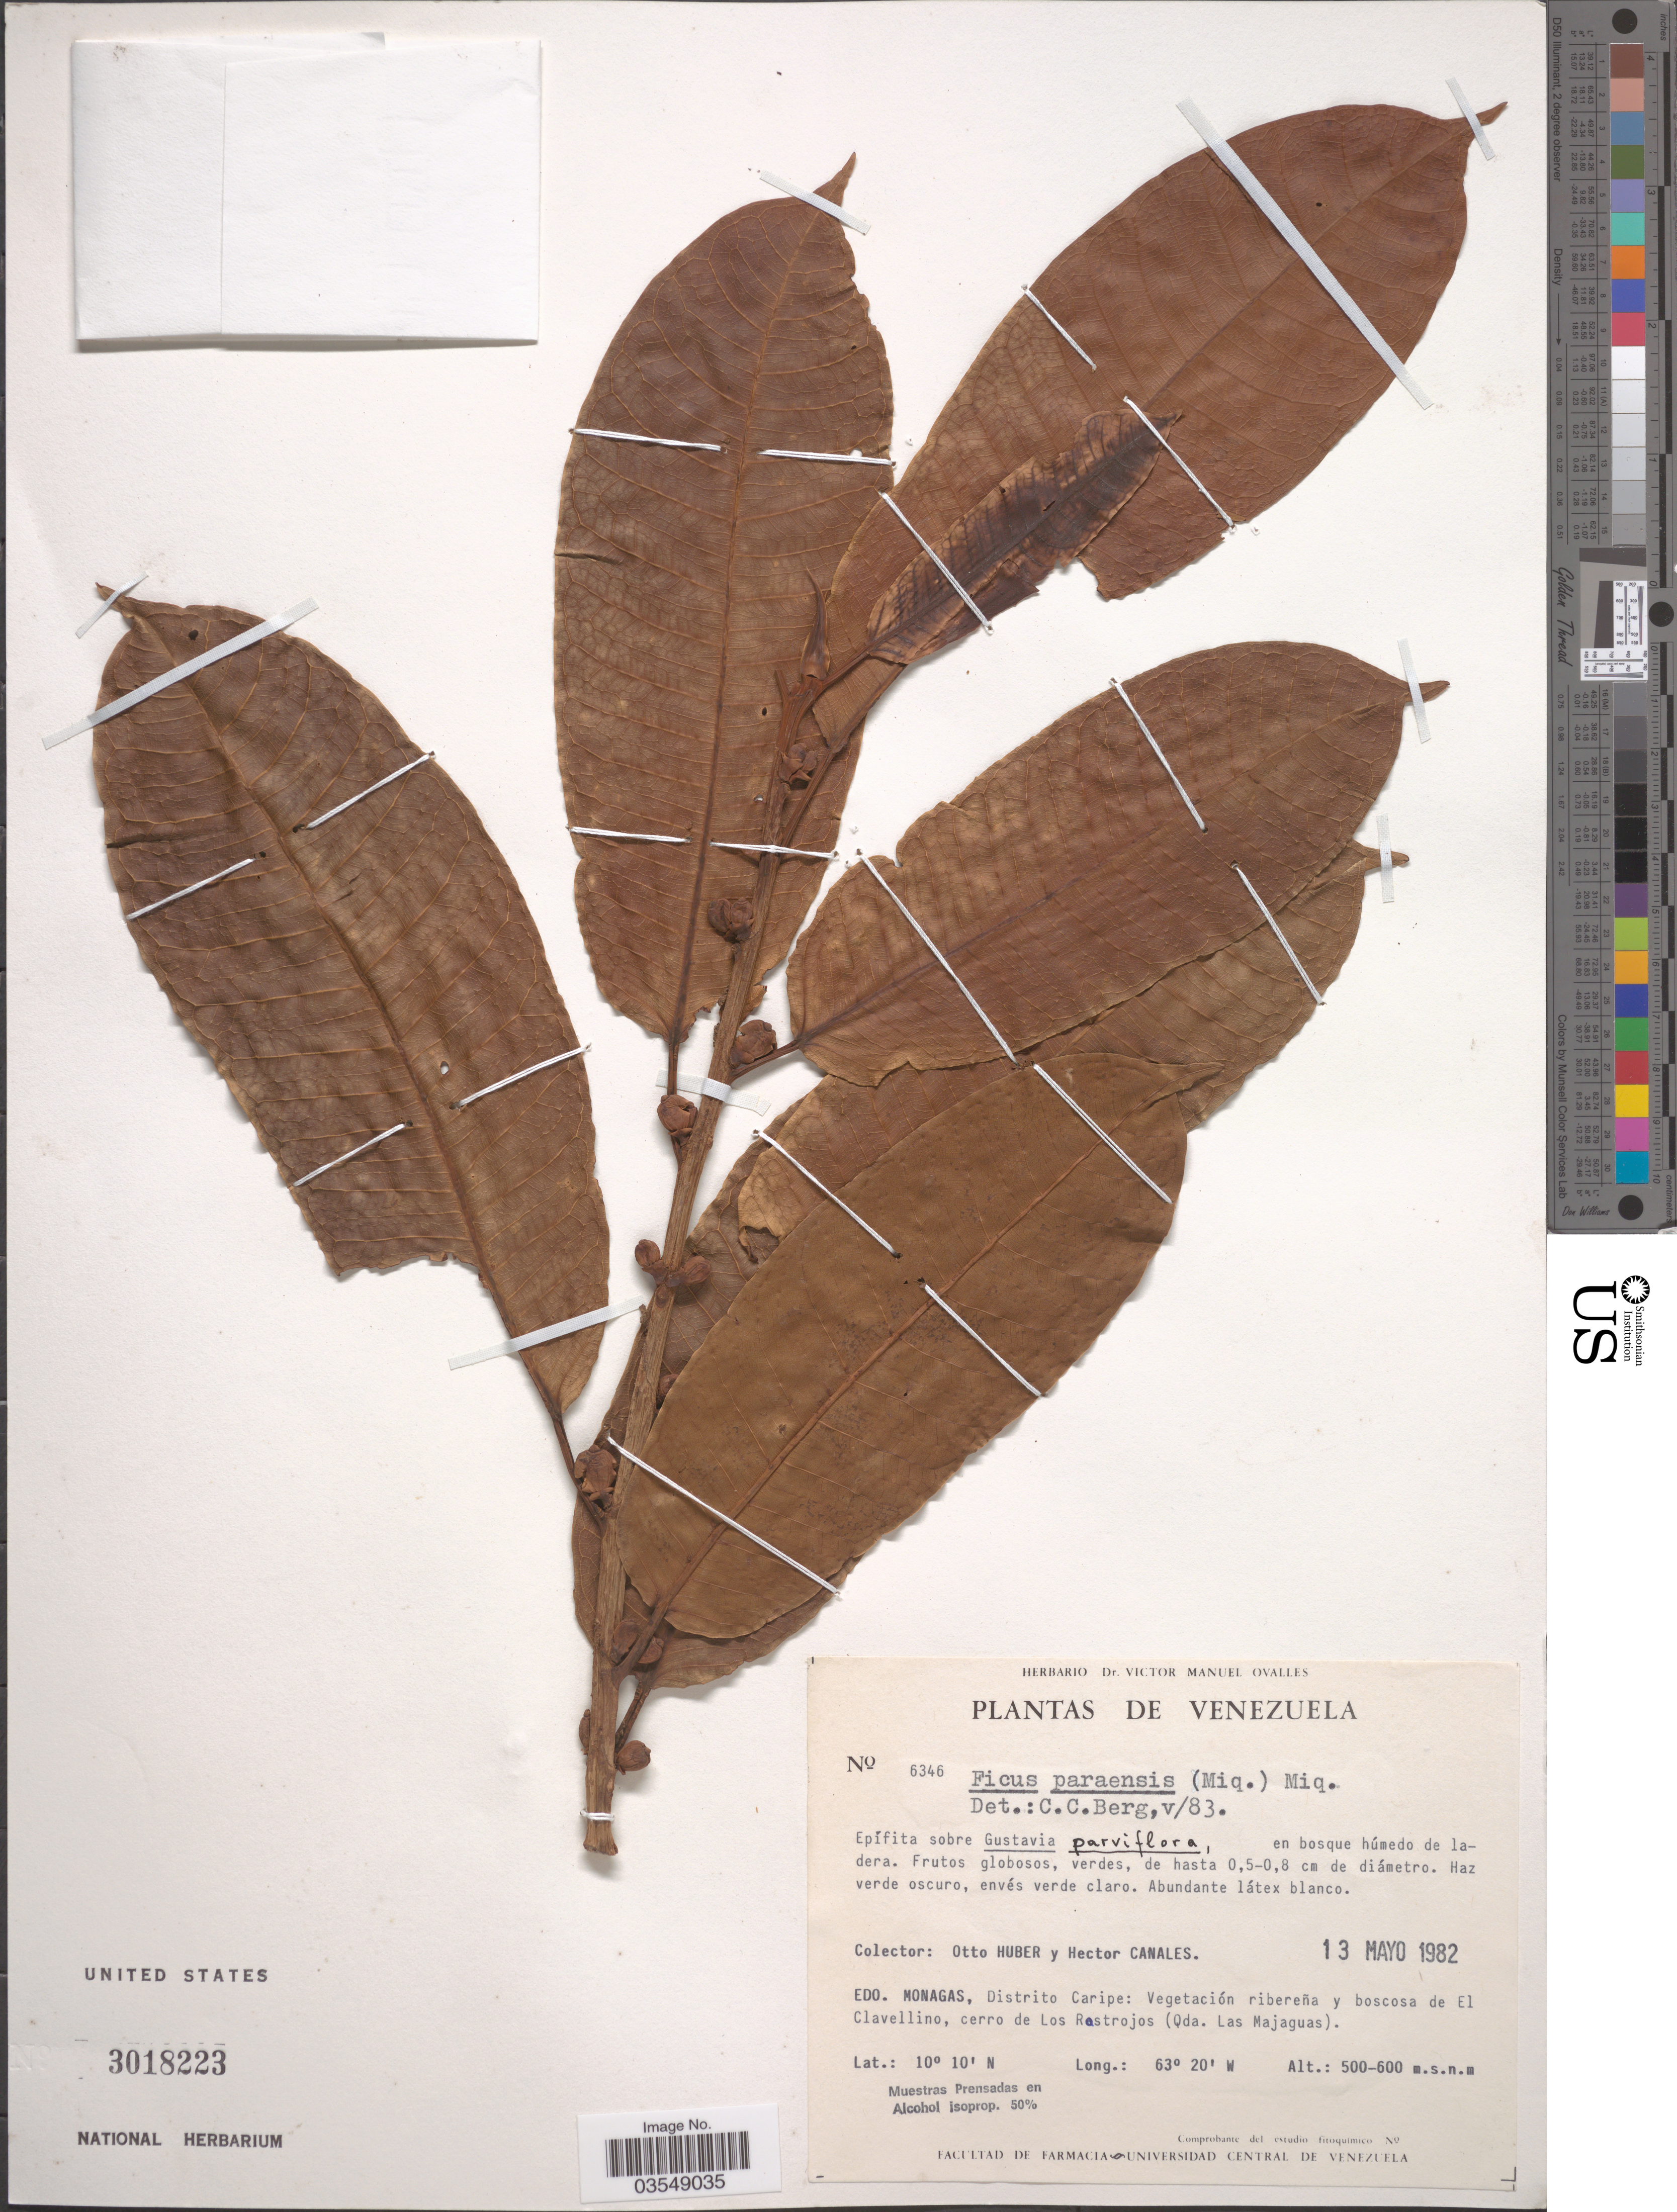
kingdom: Plantae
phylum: Tracheophyta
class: Magnoliopsida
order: Rosales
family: Moraceae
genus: Ficus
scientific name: Ficus paraensis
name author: (Miq.) Miq.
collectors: O. Huber & H. Canales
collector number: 6346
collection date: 1982-05-13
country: Venezuela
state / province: Monagas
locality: Distrito Caripe: Vegetación ribereña y boscosa de El Clavellino, cerro de Los Rastrojos (Qda. Las Majaguas).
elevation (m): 500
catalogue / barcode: US 3018223